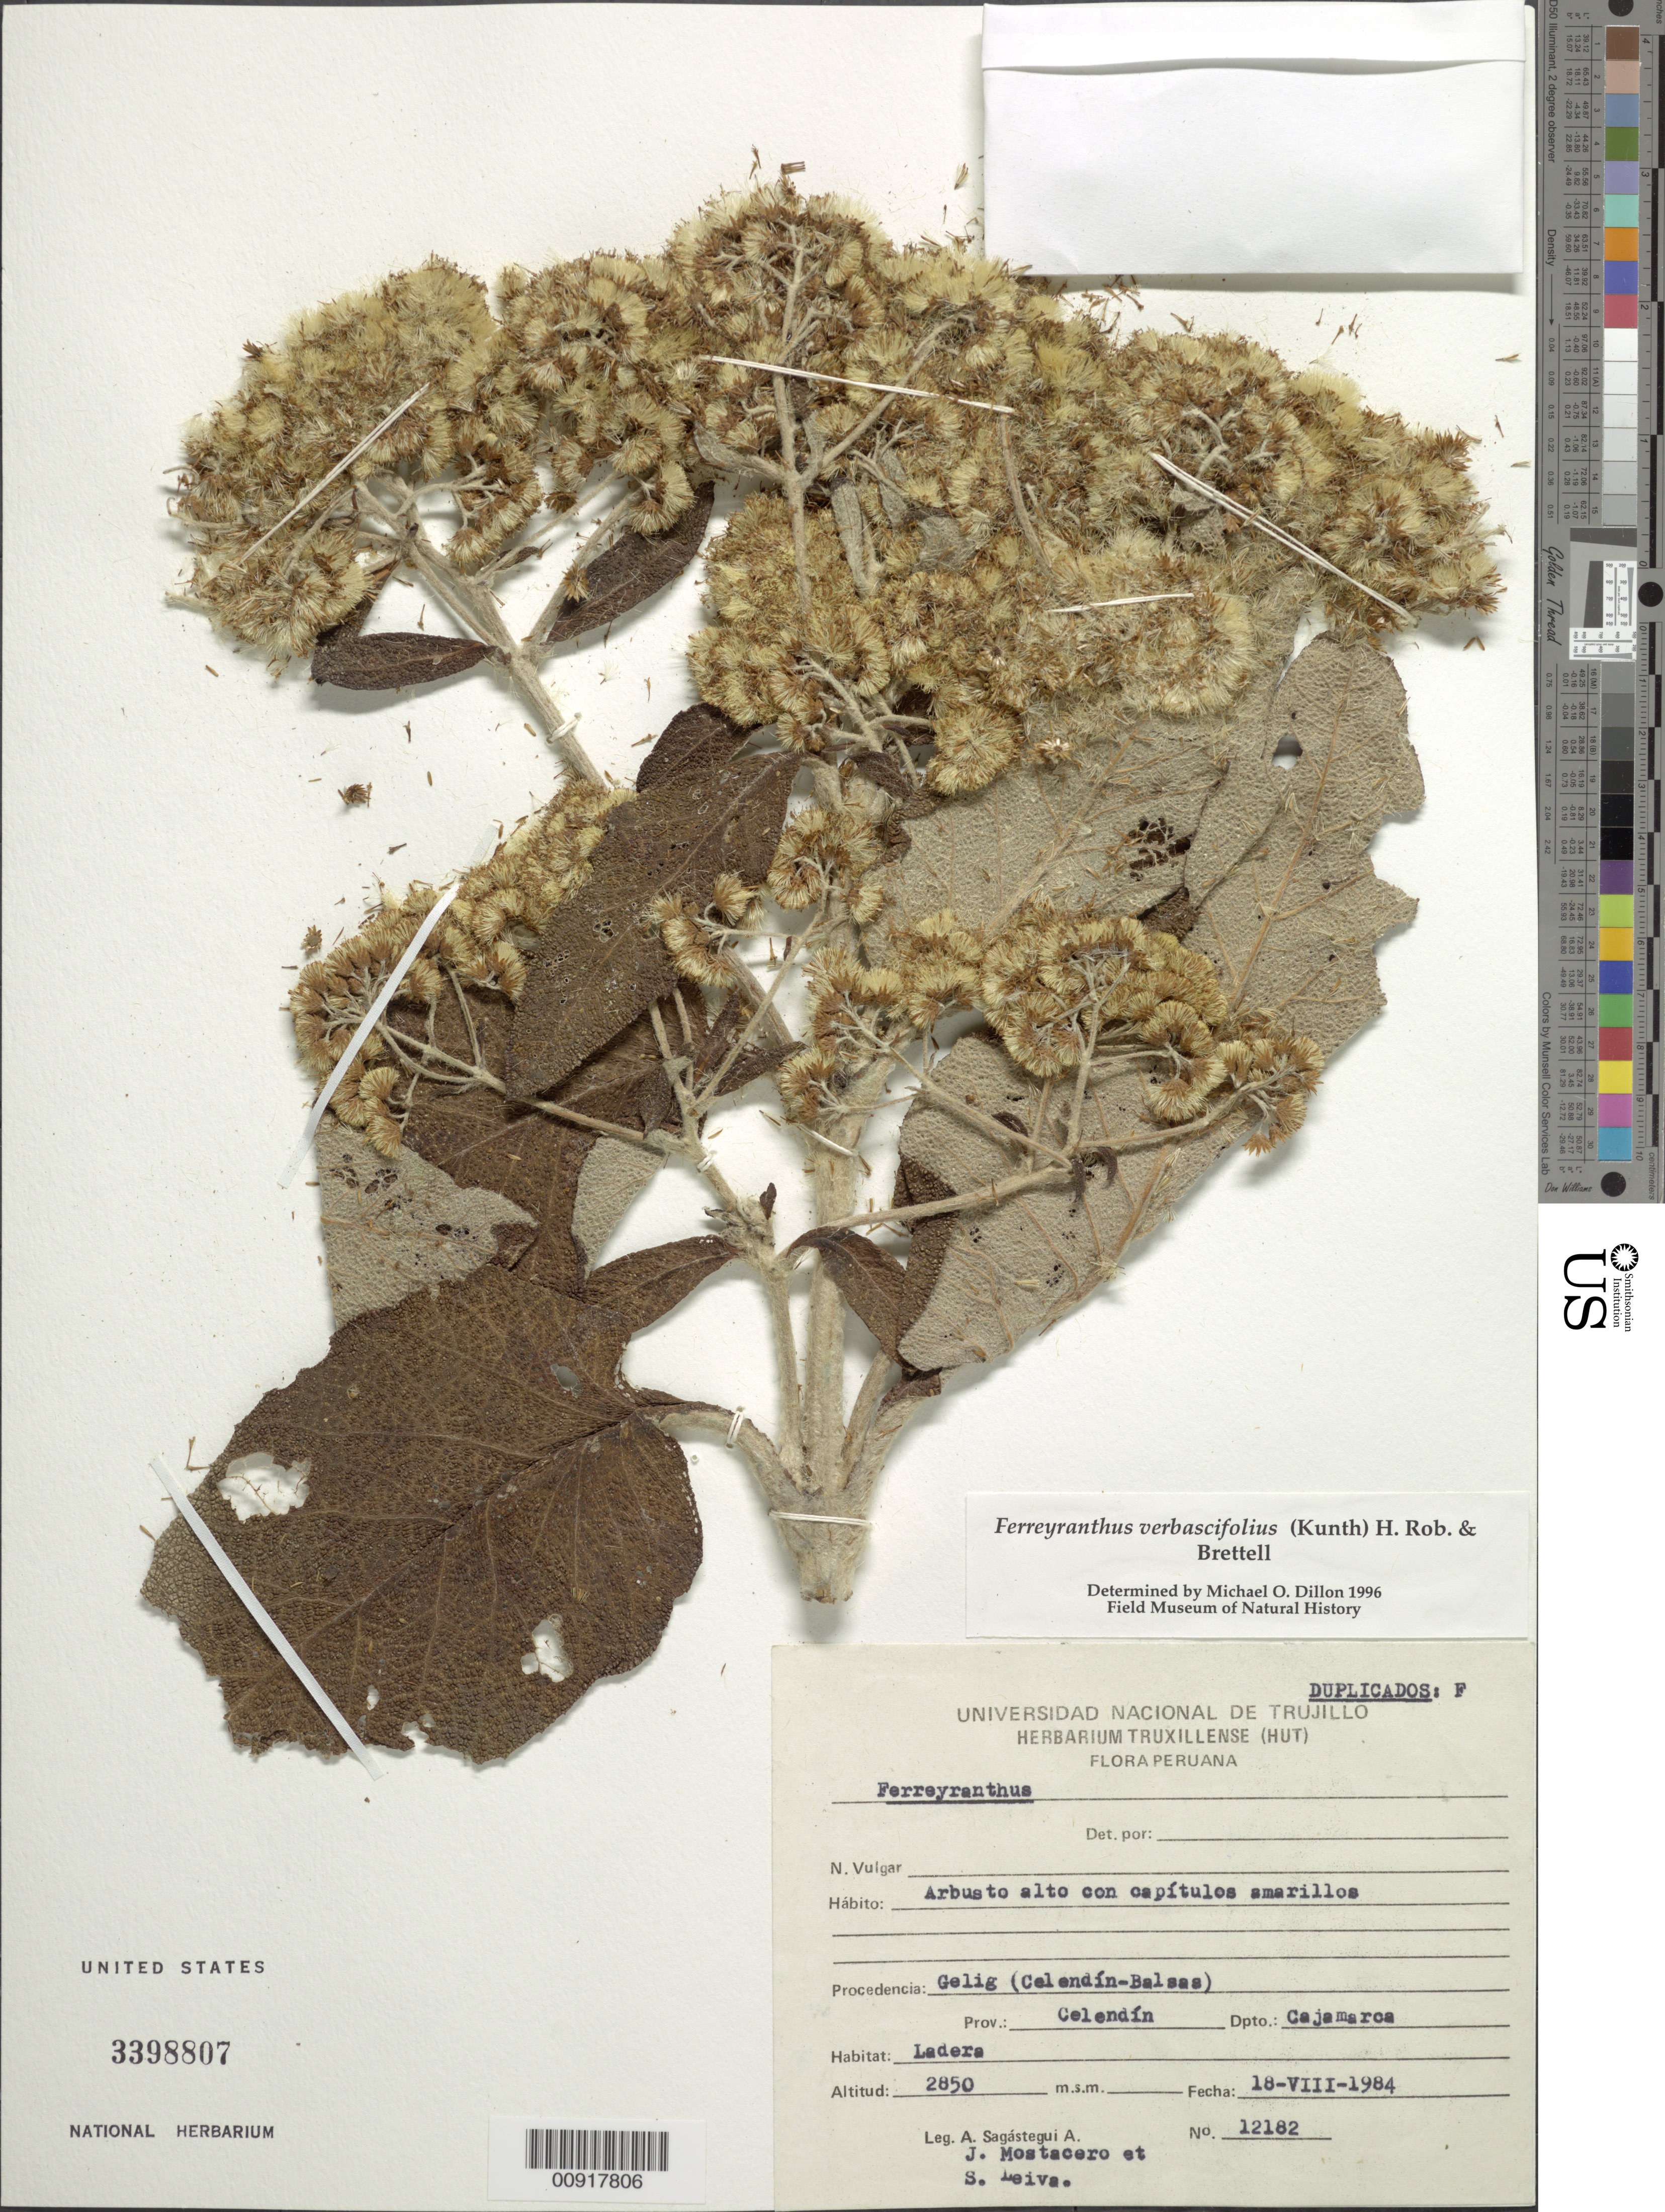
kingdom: Plantae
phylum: Tracheophyta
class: Magnoliopsida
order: Asterales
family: Asteraceae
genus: Ferreyranthus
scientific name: Ferreyranthus verbascifolius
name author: (Kunth) H. Rob. & Brettell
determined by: Dillon, M. O.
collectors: A. Sagástegui A., J. Mostacero & S. Leiva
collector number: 12182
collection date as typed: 18 August 1984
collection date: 1984-08-18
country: Peru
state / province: Cajamarca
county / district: Celendín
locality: Gelig (Celendín-Balsas)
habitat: Ladera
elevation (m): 2850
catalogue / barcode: US 3398807